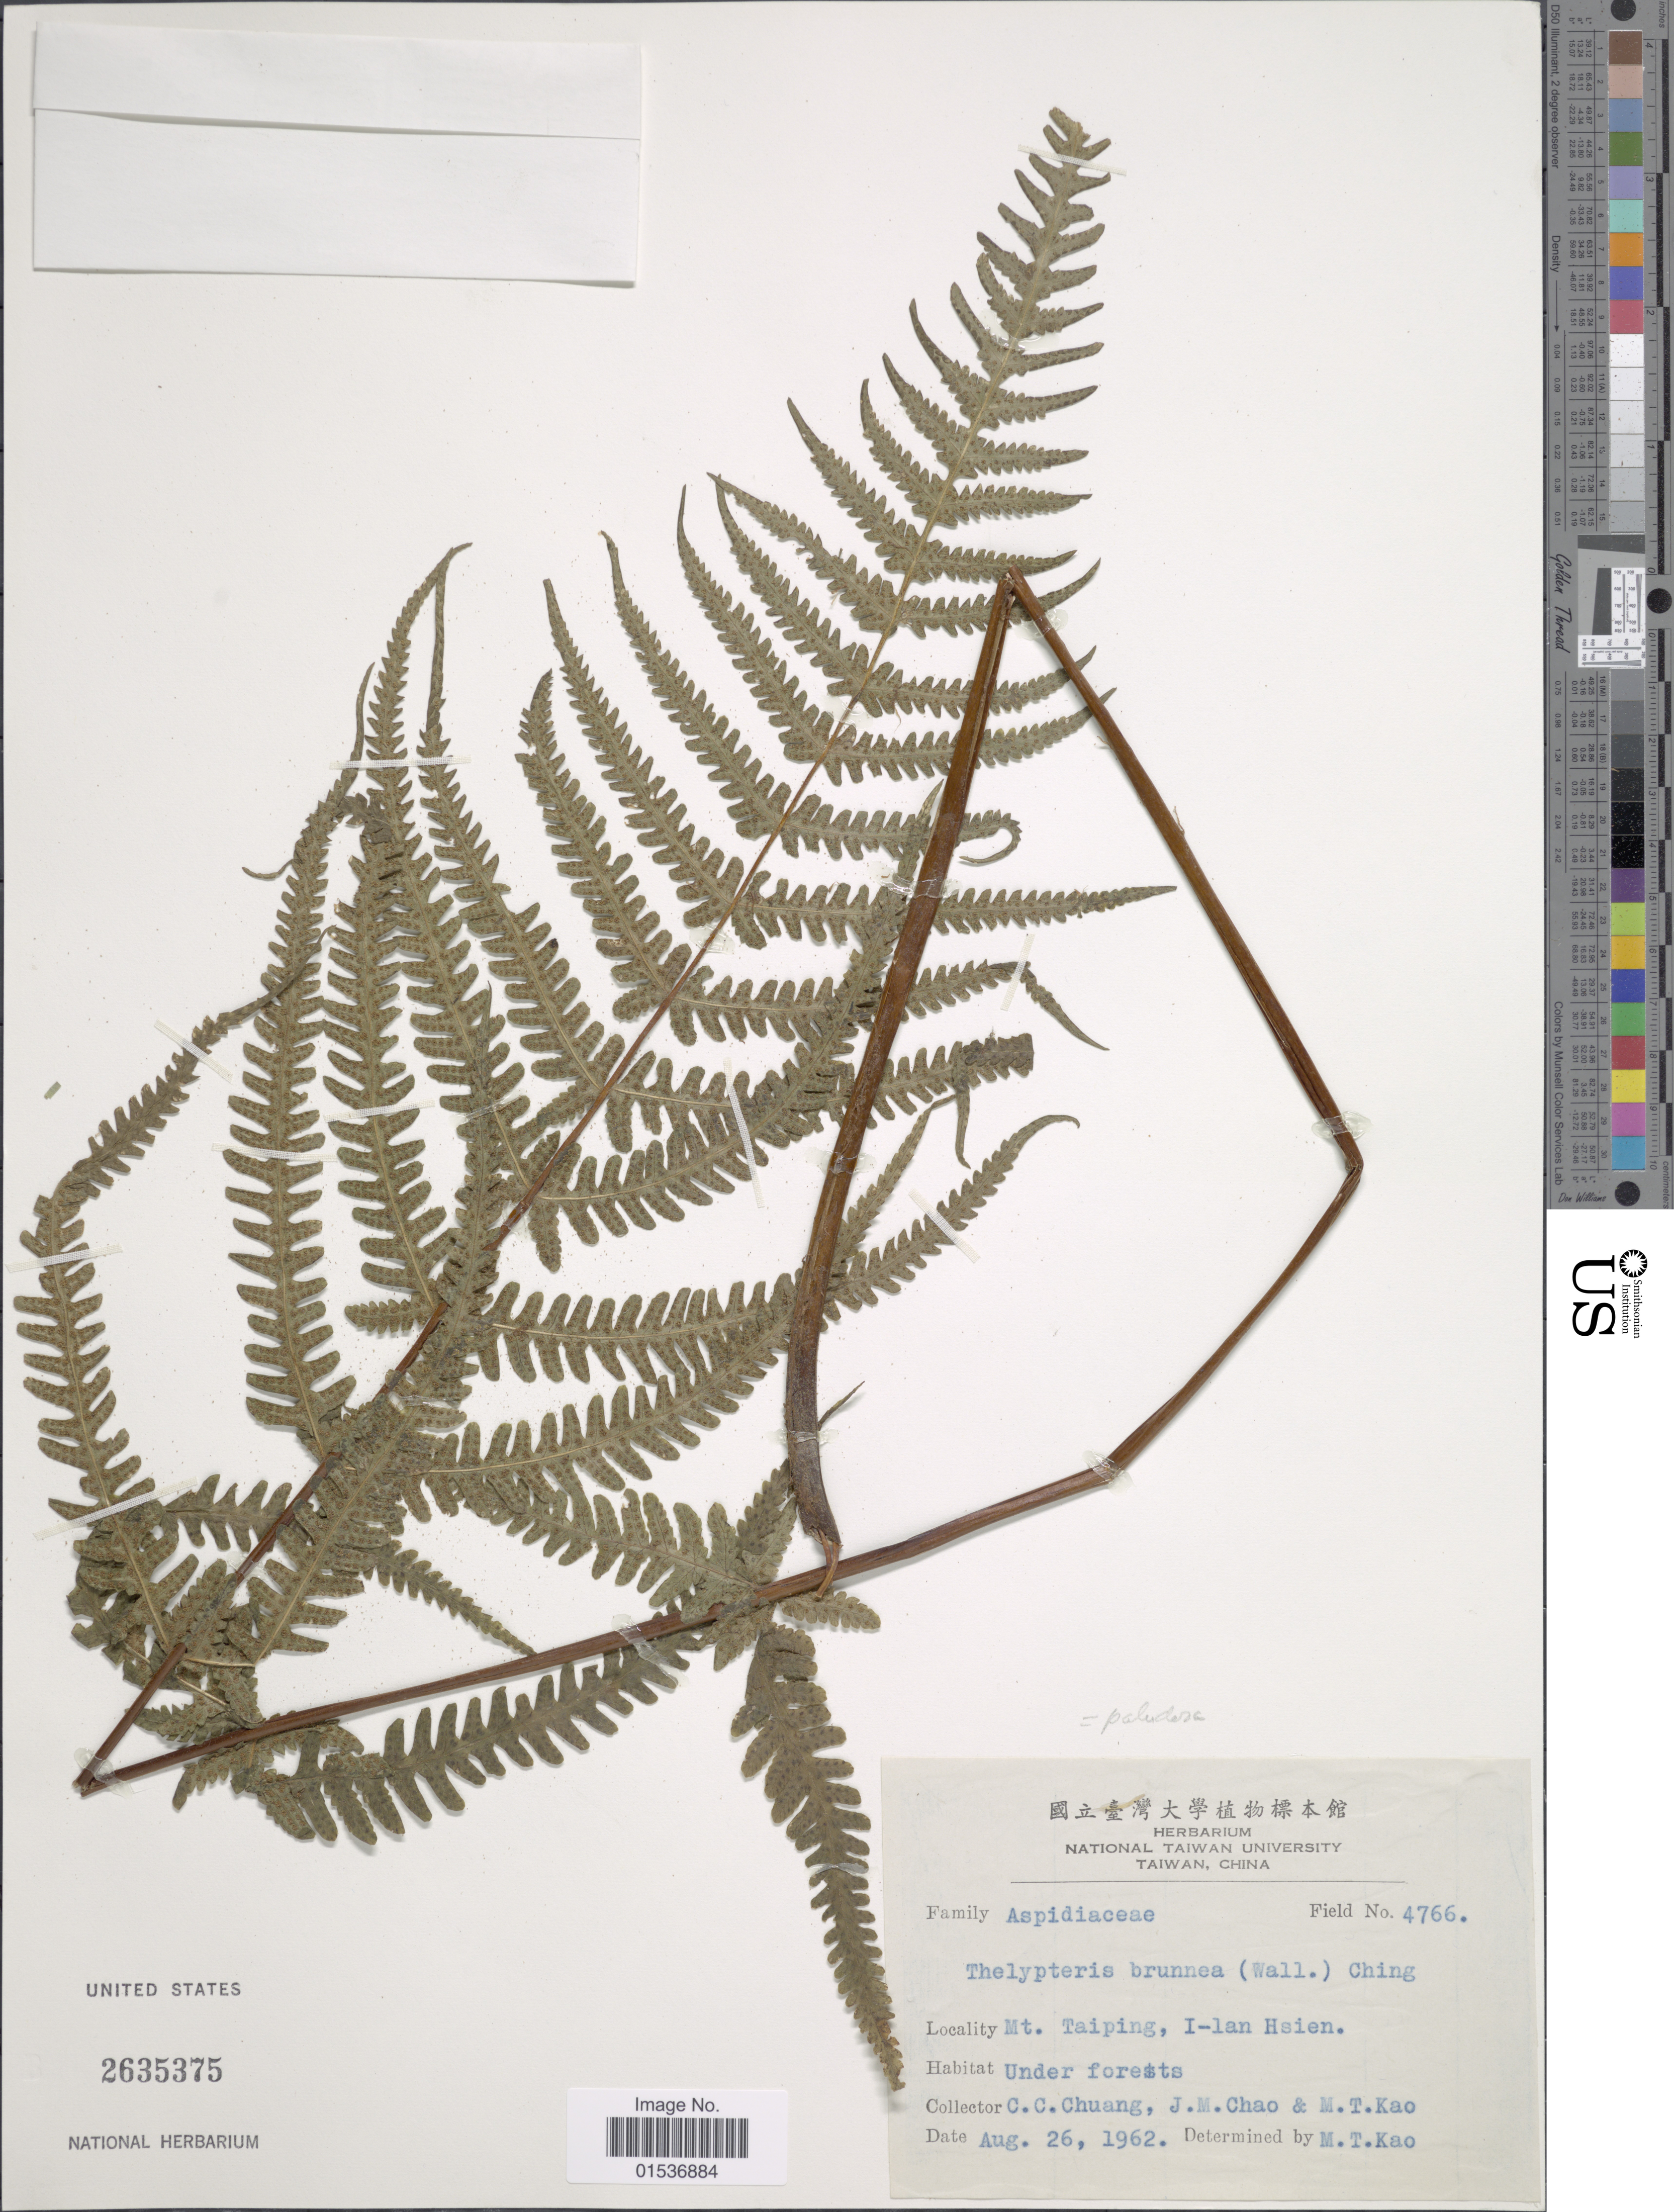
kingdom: Plantae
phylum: Tracheophyta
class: Polypodiopsida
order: Polypodiales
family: Thelypteridaceae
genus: Pseudophegopteris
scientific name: Pseudophegopteris paludosa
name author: (Blume) Ching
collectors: C. C. Chuang, J. Chao & M. T. Kao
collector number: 4766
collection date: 1962-08-26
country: Taiwan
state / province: Ilan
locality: Mt. Taiping - I-lan Hsien.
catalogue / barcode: US 2635375